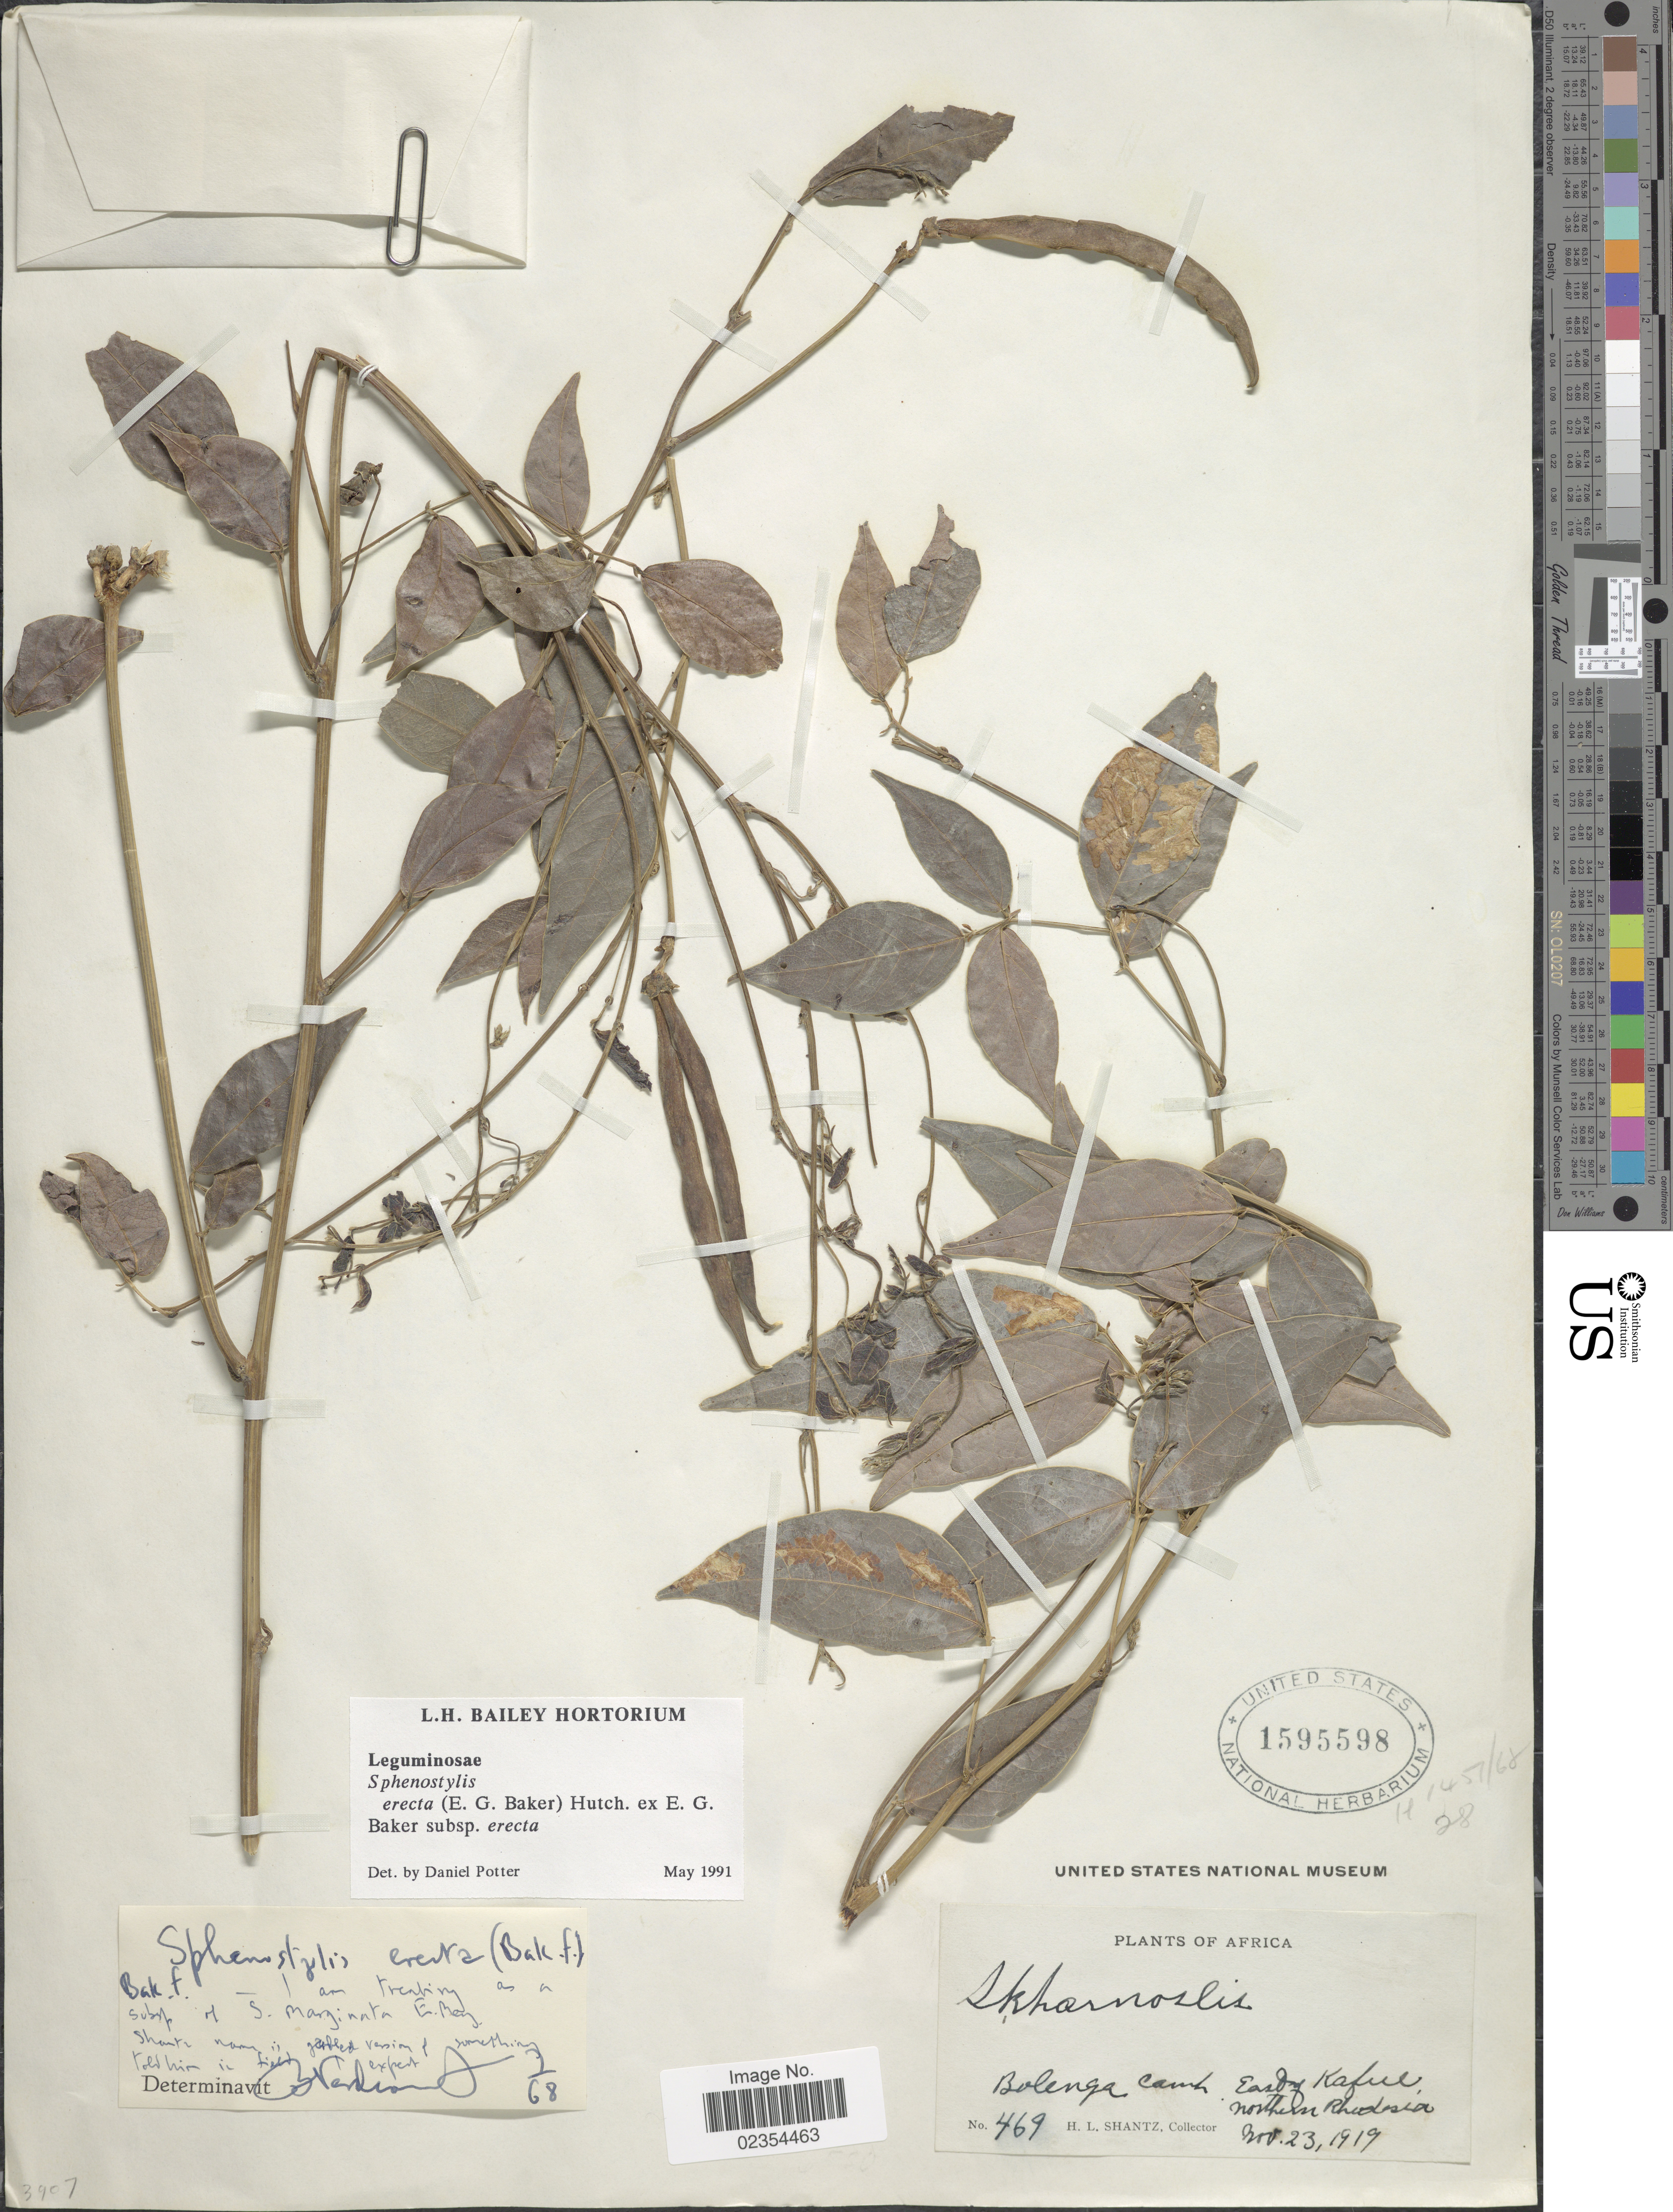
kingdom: Plantae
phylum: Tracheophyta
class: Magnoliopsida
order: Fabales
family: Fabaceae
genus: Sphenostylis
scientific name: Sphenostylis erecta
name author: (Baker f.) Hutch. ex Baker f.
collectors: H. Shantz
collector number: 469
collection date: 1919-11-23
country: Zambia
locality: Bolenga camp. East of Kafue, Northern Rhodesia.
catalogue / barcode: US 1595598